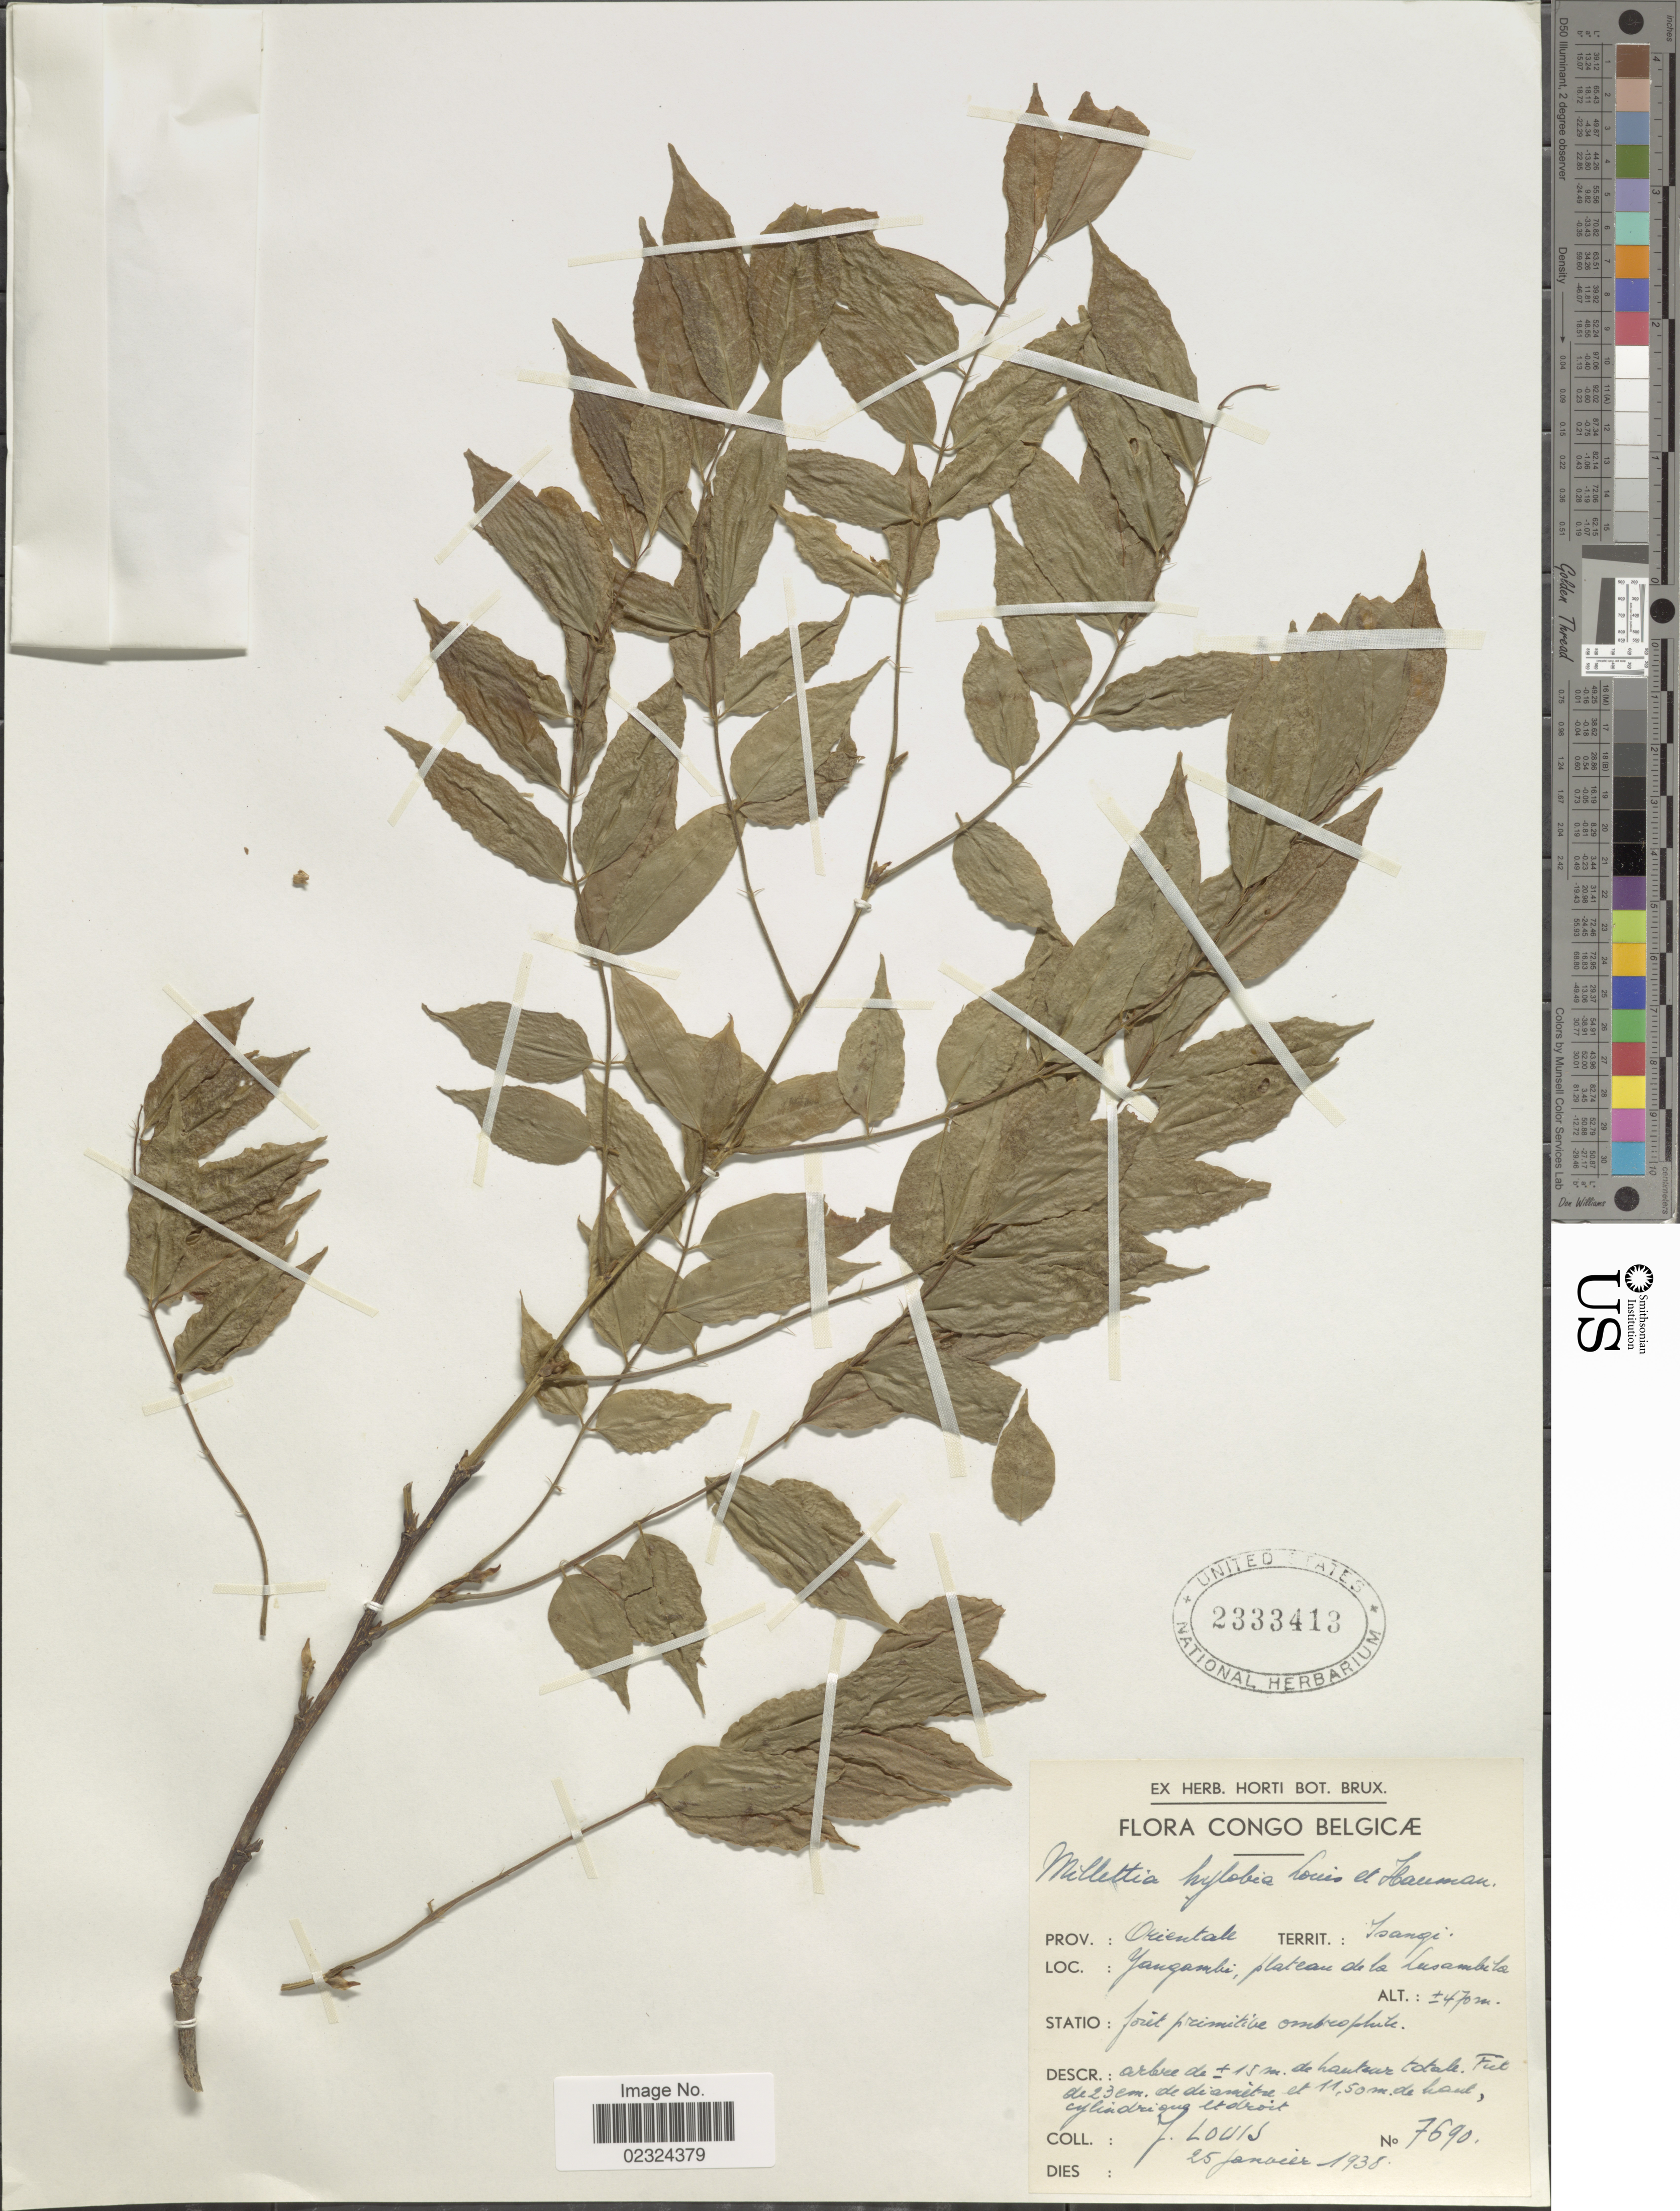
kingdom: Plantae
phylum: Tracheophyta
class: Magnoliopsida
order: Fabales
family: Fabaceae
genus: Millettia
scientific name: Millettia hylobia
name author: Louis ex Hauman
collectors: J. Louis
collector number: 7690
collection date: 1938-01-25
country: Congo, Democratic Republic of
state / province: Tshopo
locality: Congo Belgicae. Isangi. Yangambi, plateau de la Lusambila.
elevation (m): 470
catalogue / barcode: US 2333413